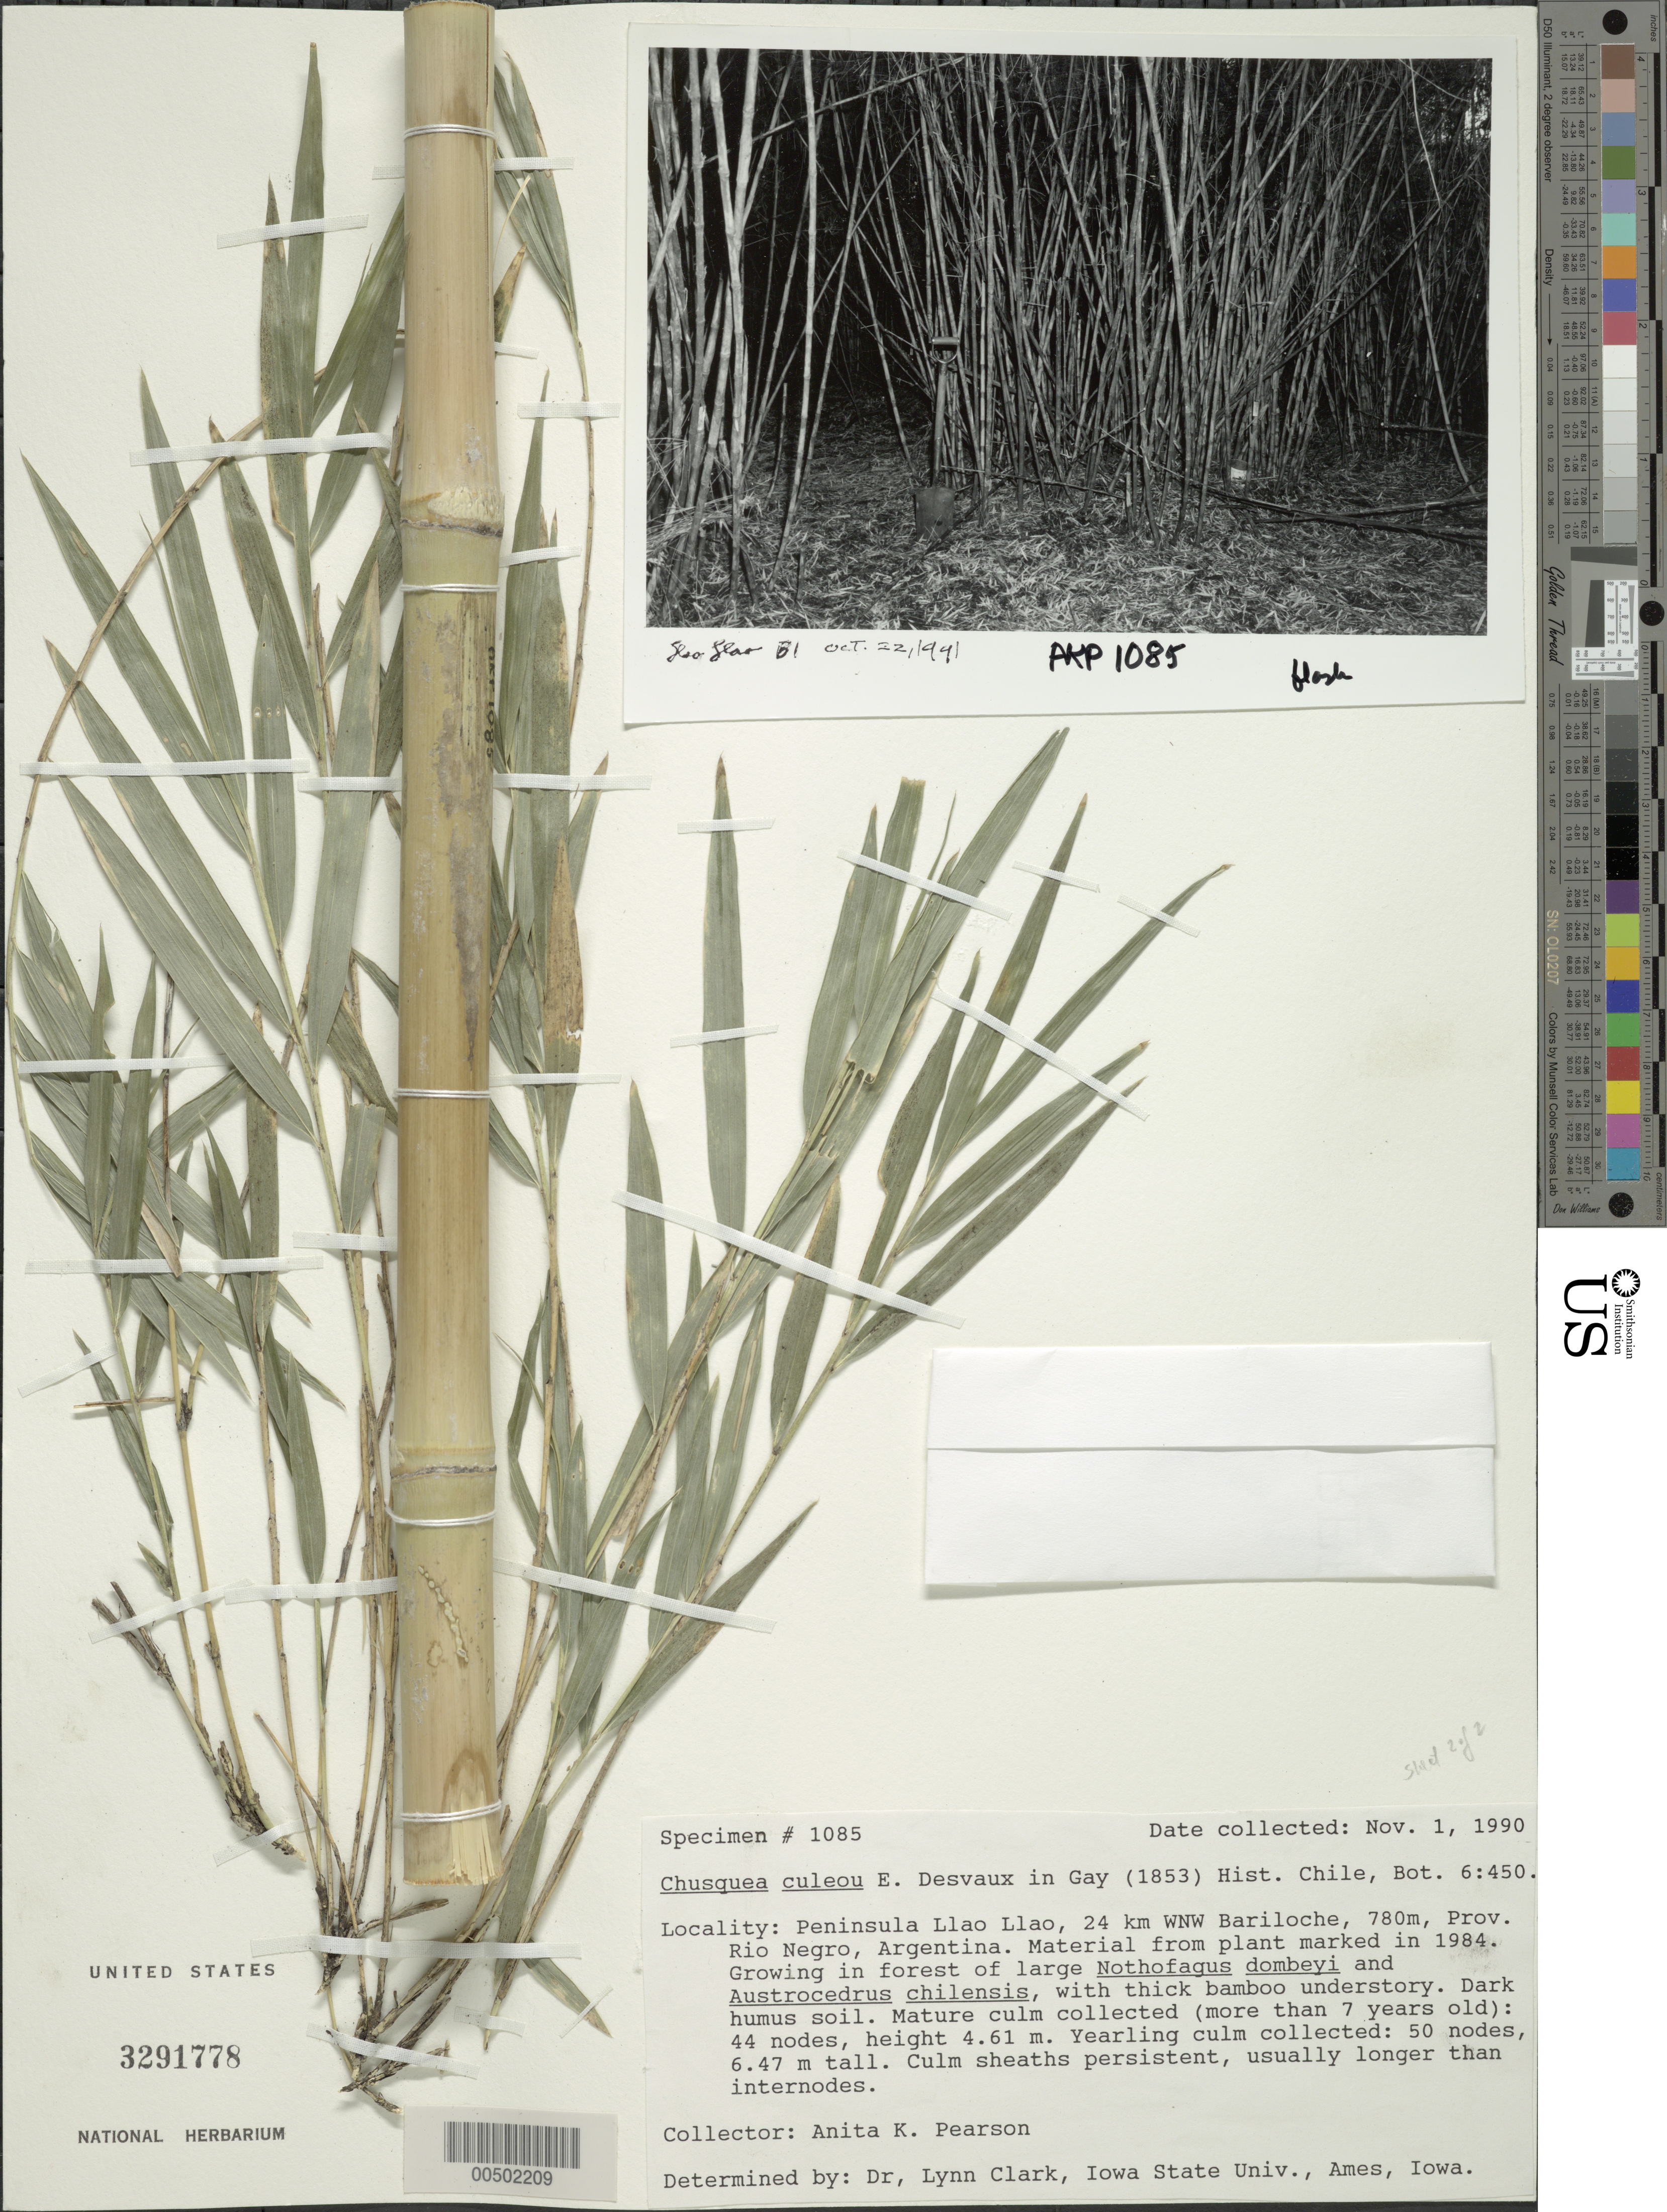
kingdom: Plantae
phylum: Tracheophyta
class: Liliopsida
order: Poales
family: Poaceae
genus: Chusquea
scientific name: Chusquea culeou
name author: É. Desv.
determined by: Clark, Lynn G., (ISC), Iowa State University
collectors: A. K. Pearson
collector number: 1085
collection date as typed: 01 Nov 1990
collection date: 1990-11-01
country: Argentina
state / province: Río Negro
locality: Peninsula llao llao, 24 km WNW Bariloche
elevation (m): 780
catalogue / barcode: US 3291778